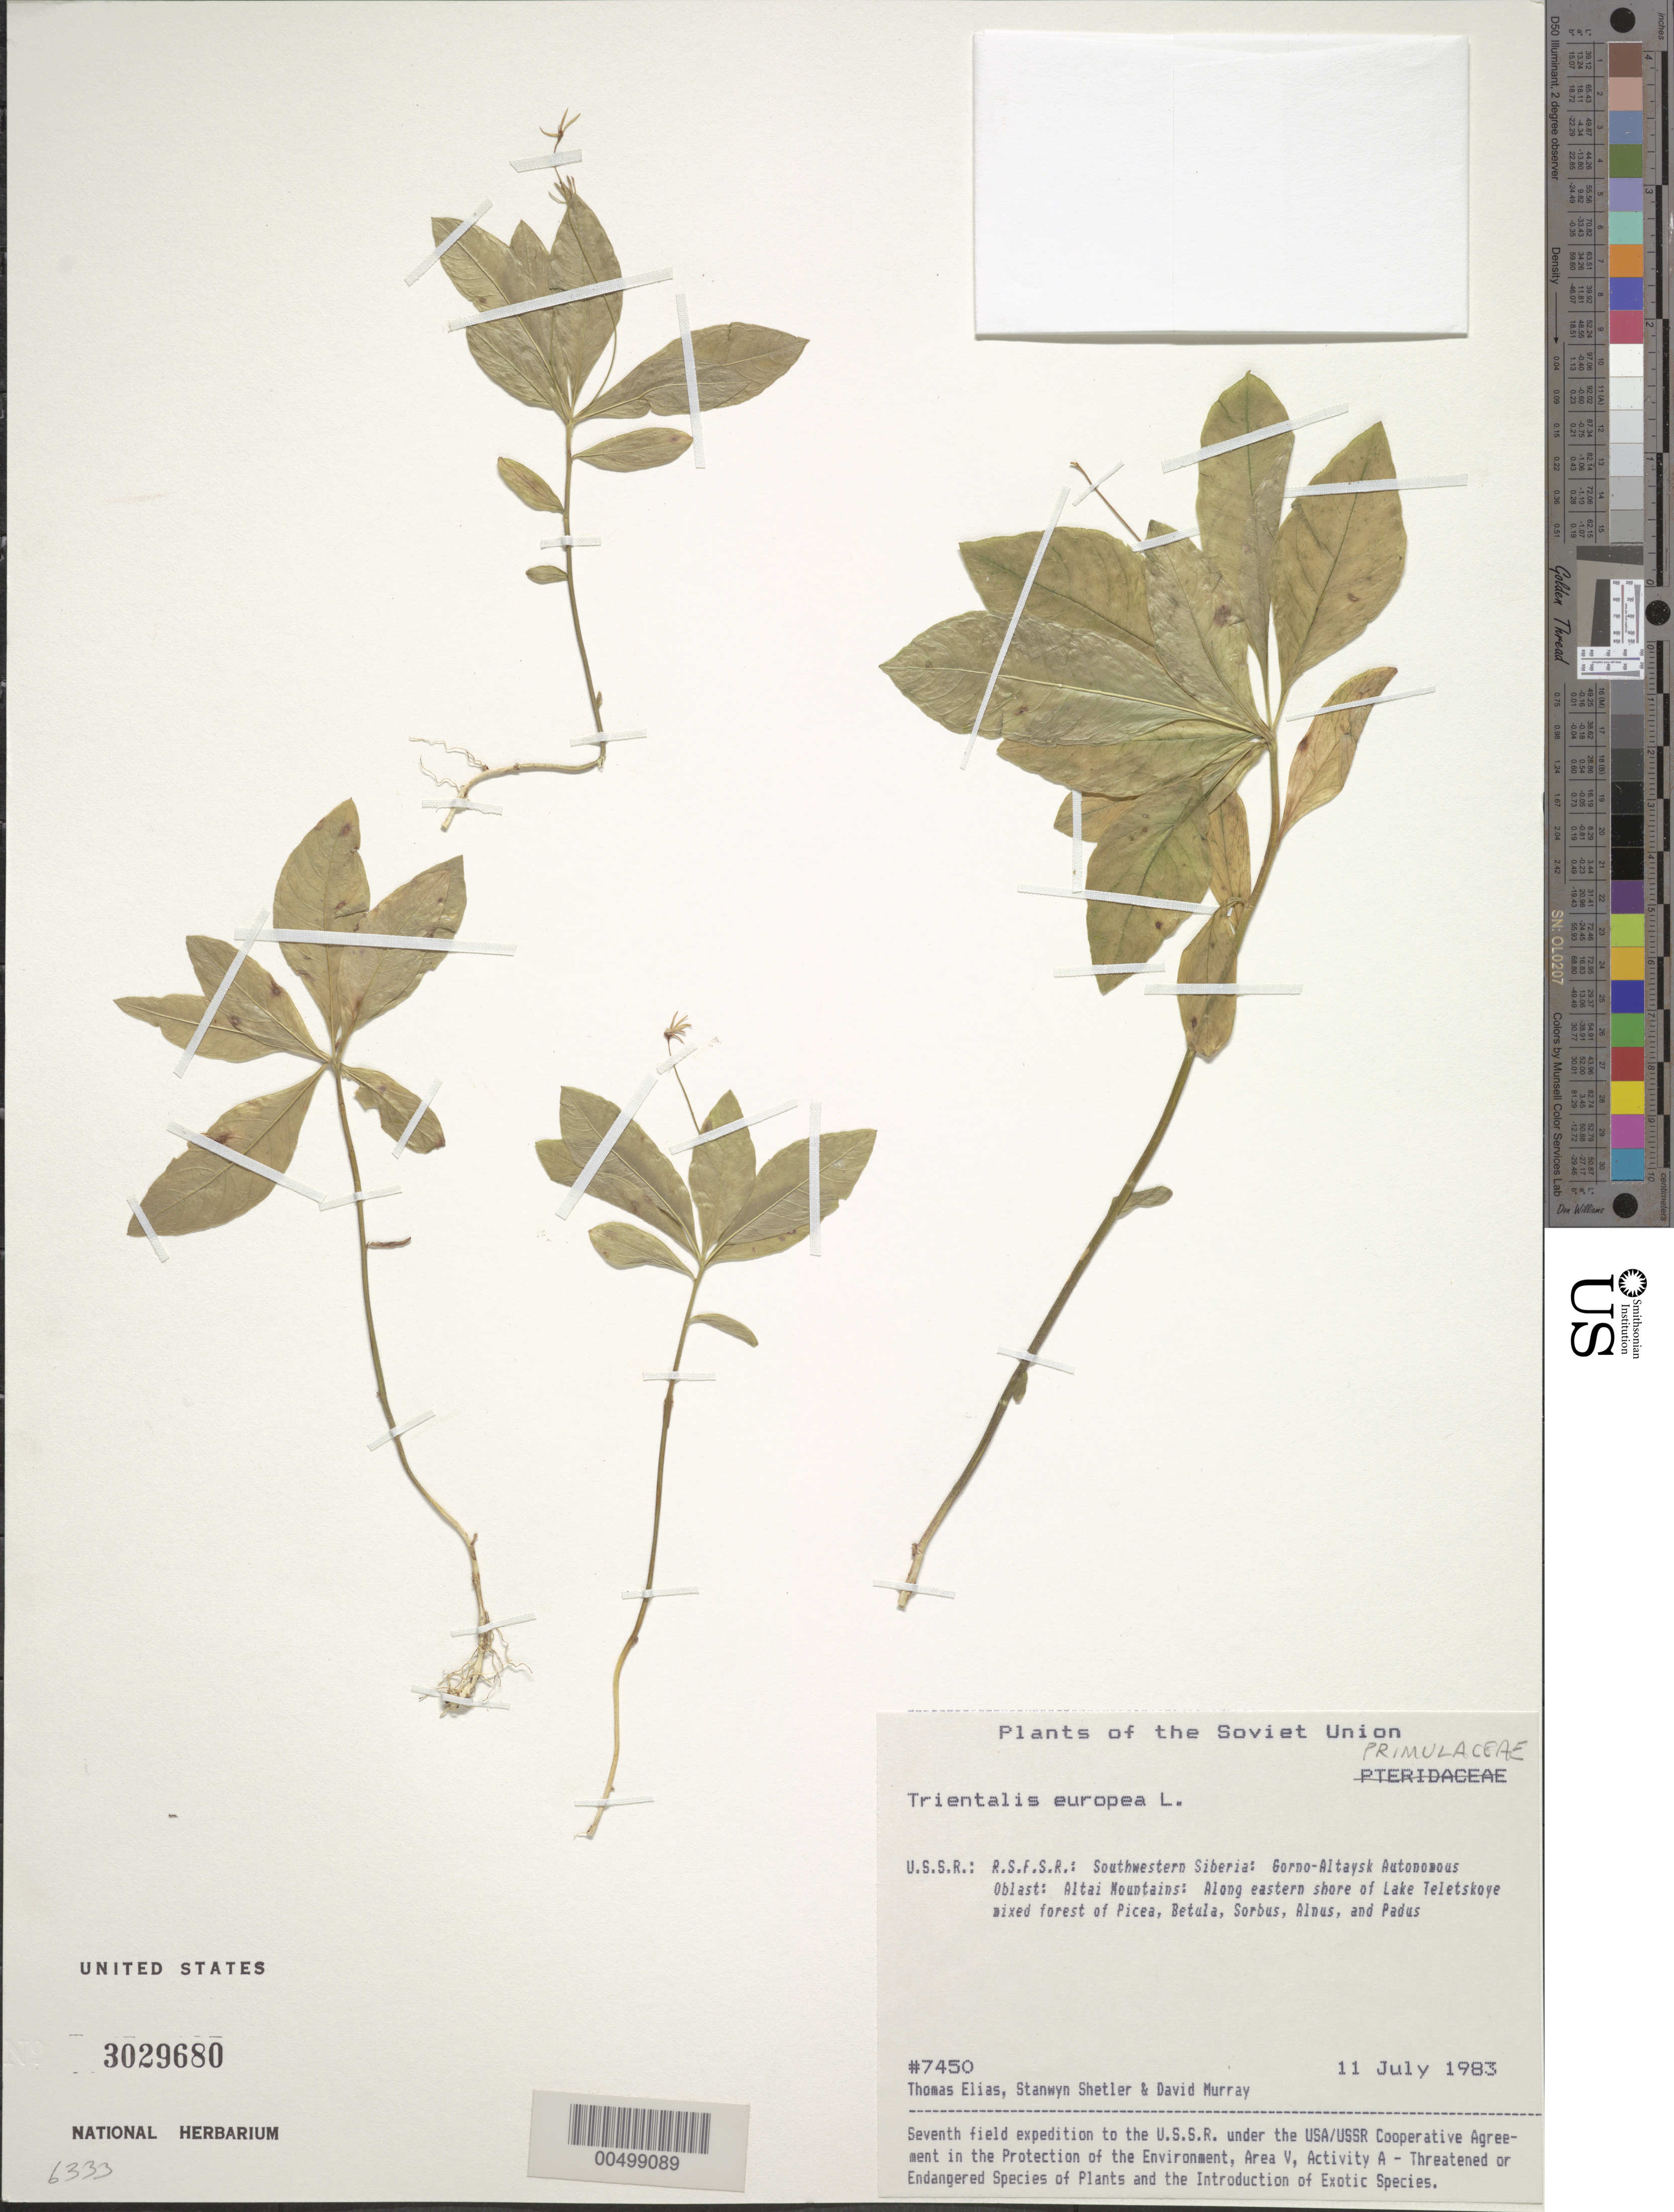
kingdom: Plantae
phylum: Tracheophyta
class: Magnoliopsida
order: Ericales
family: Primulaceae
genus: Trientalis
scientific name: Trientalis europaea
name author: L.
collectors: T. Elias, S. Shetler & D. F. Murray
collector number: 7450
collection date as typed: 11 Jul 1983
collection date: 1983-07-11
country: Russian Federation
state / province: Altai Republic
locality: Altai Mountains, along eastern shore of Lake Teletskoye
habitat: mixed forest of Picea, Betula, Sorbus, Alnus, and Padus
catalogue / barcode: US 3029680